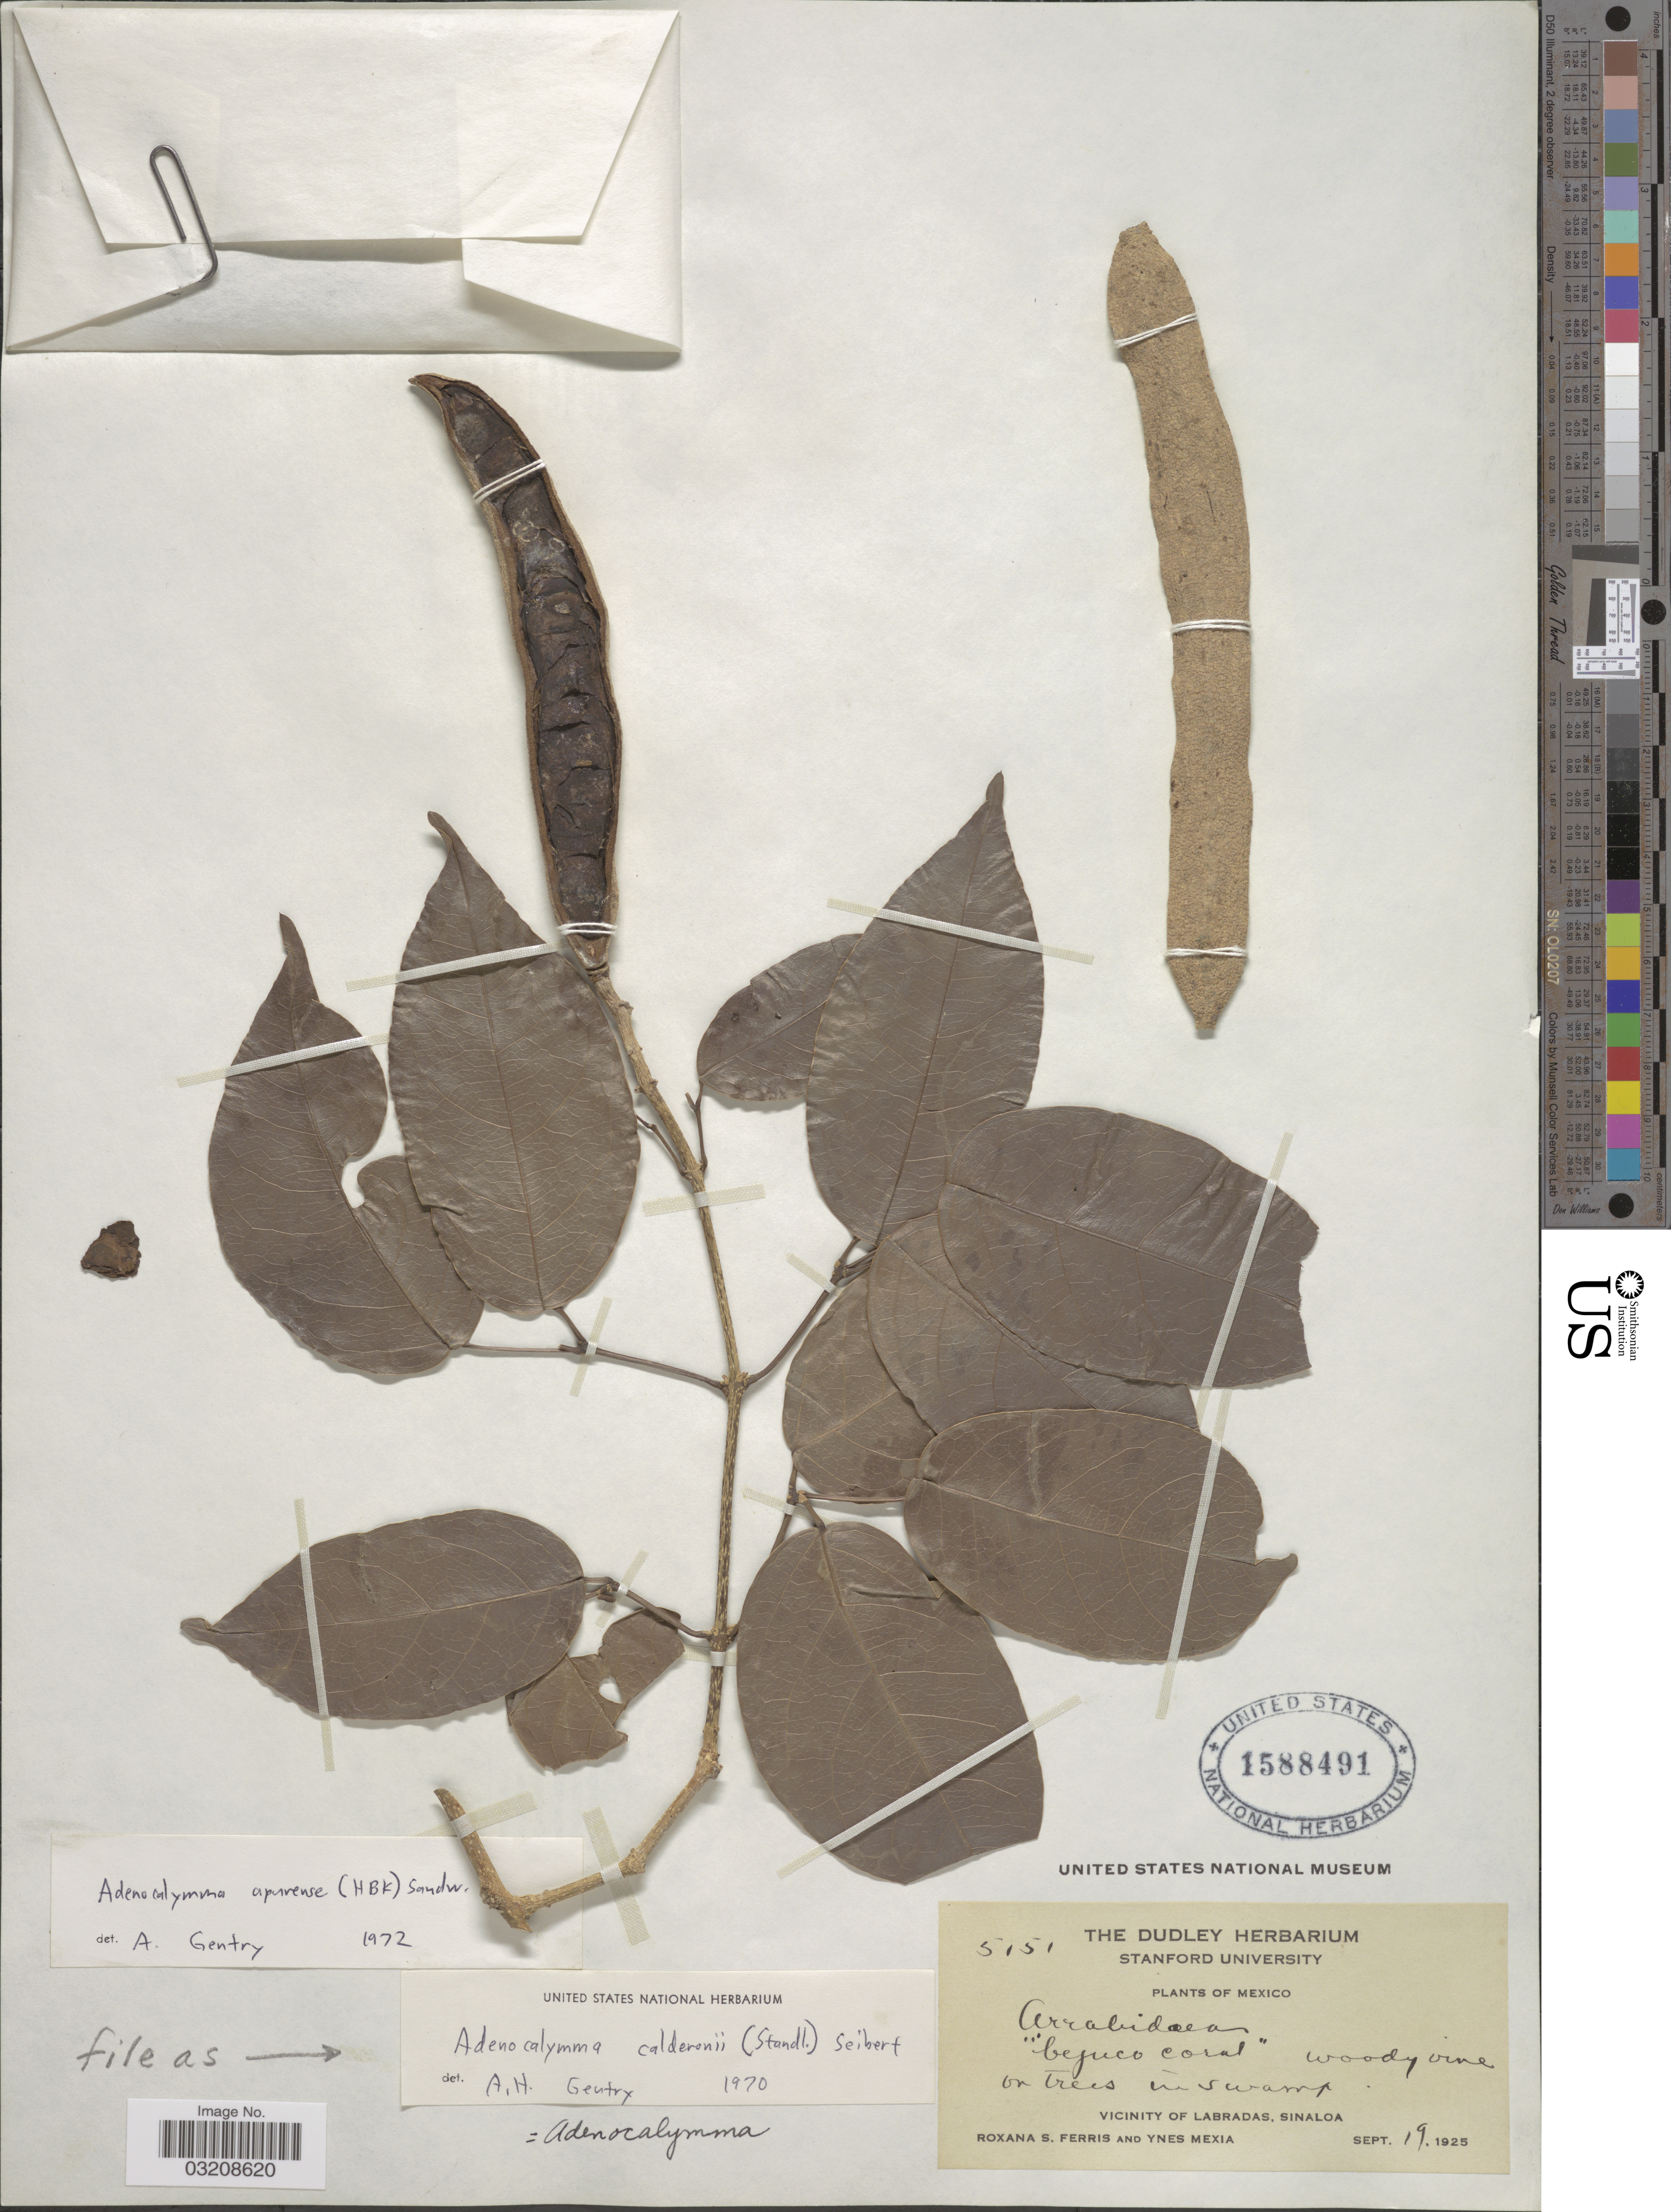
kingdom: Plantae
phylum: Tracheophyta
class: Magnoliopsida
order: Lamiales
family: Bignoniaceae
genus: Adenocalymma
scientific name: Adenocalymma calderonii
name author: (Standl.) Seibert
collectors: R. S. Ferris & Y. Mexia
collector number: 5151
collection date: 1925-09-19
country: Mexico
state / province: Sinaloa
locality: Vicinity of Labradas.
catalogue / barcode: US 1588491